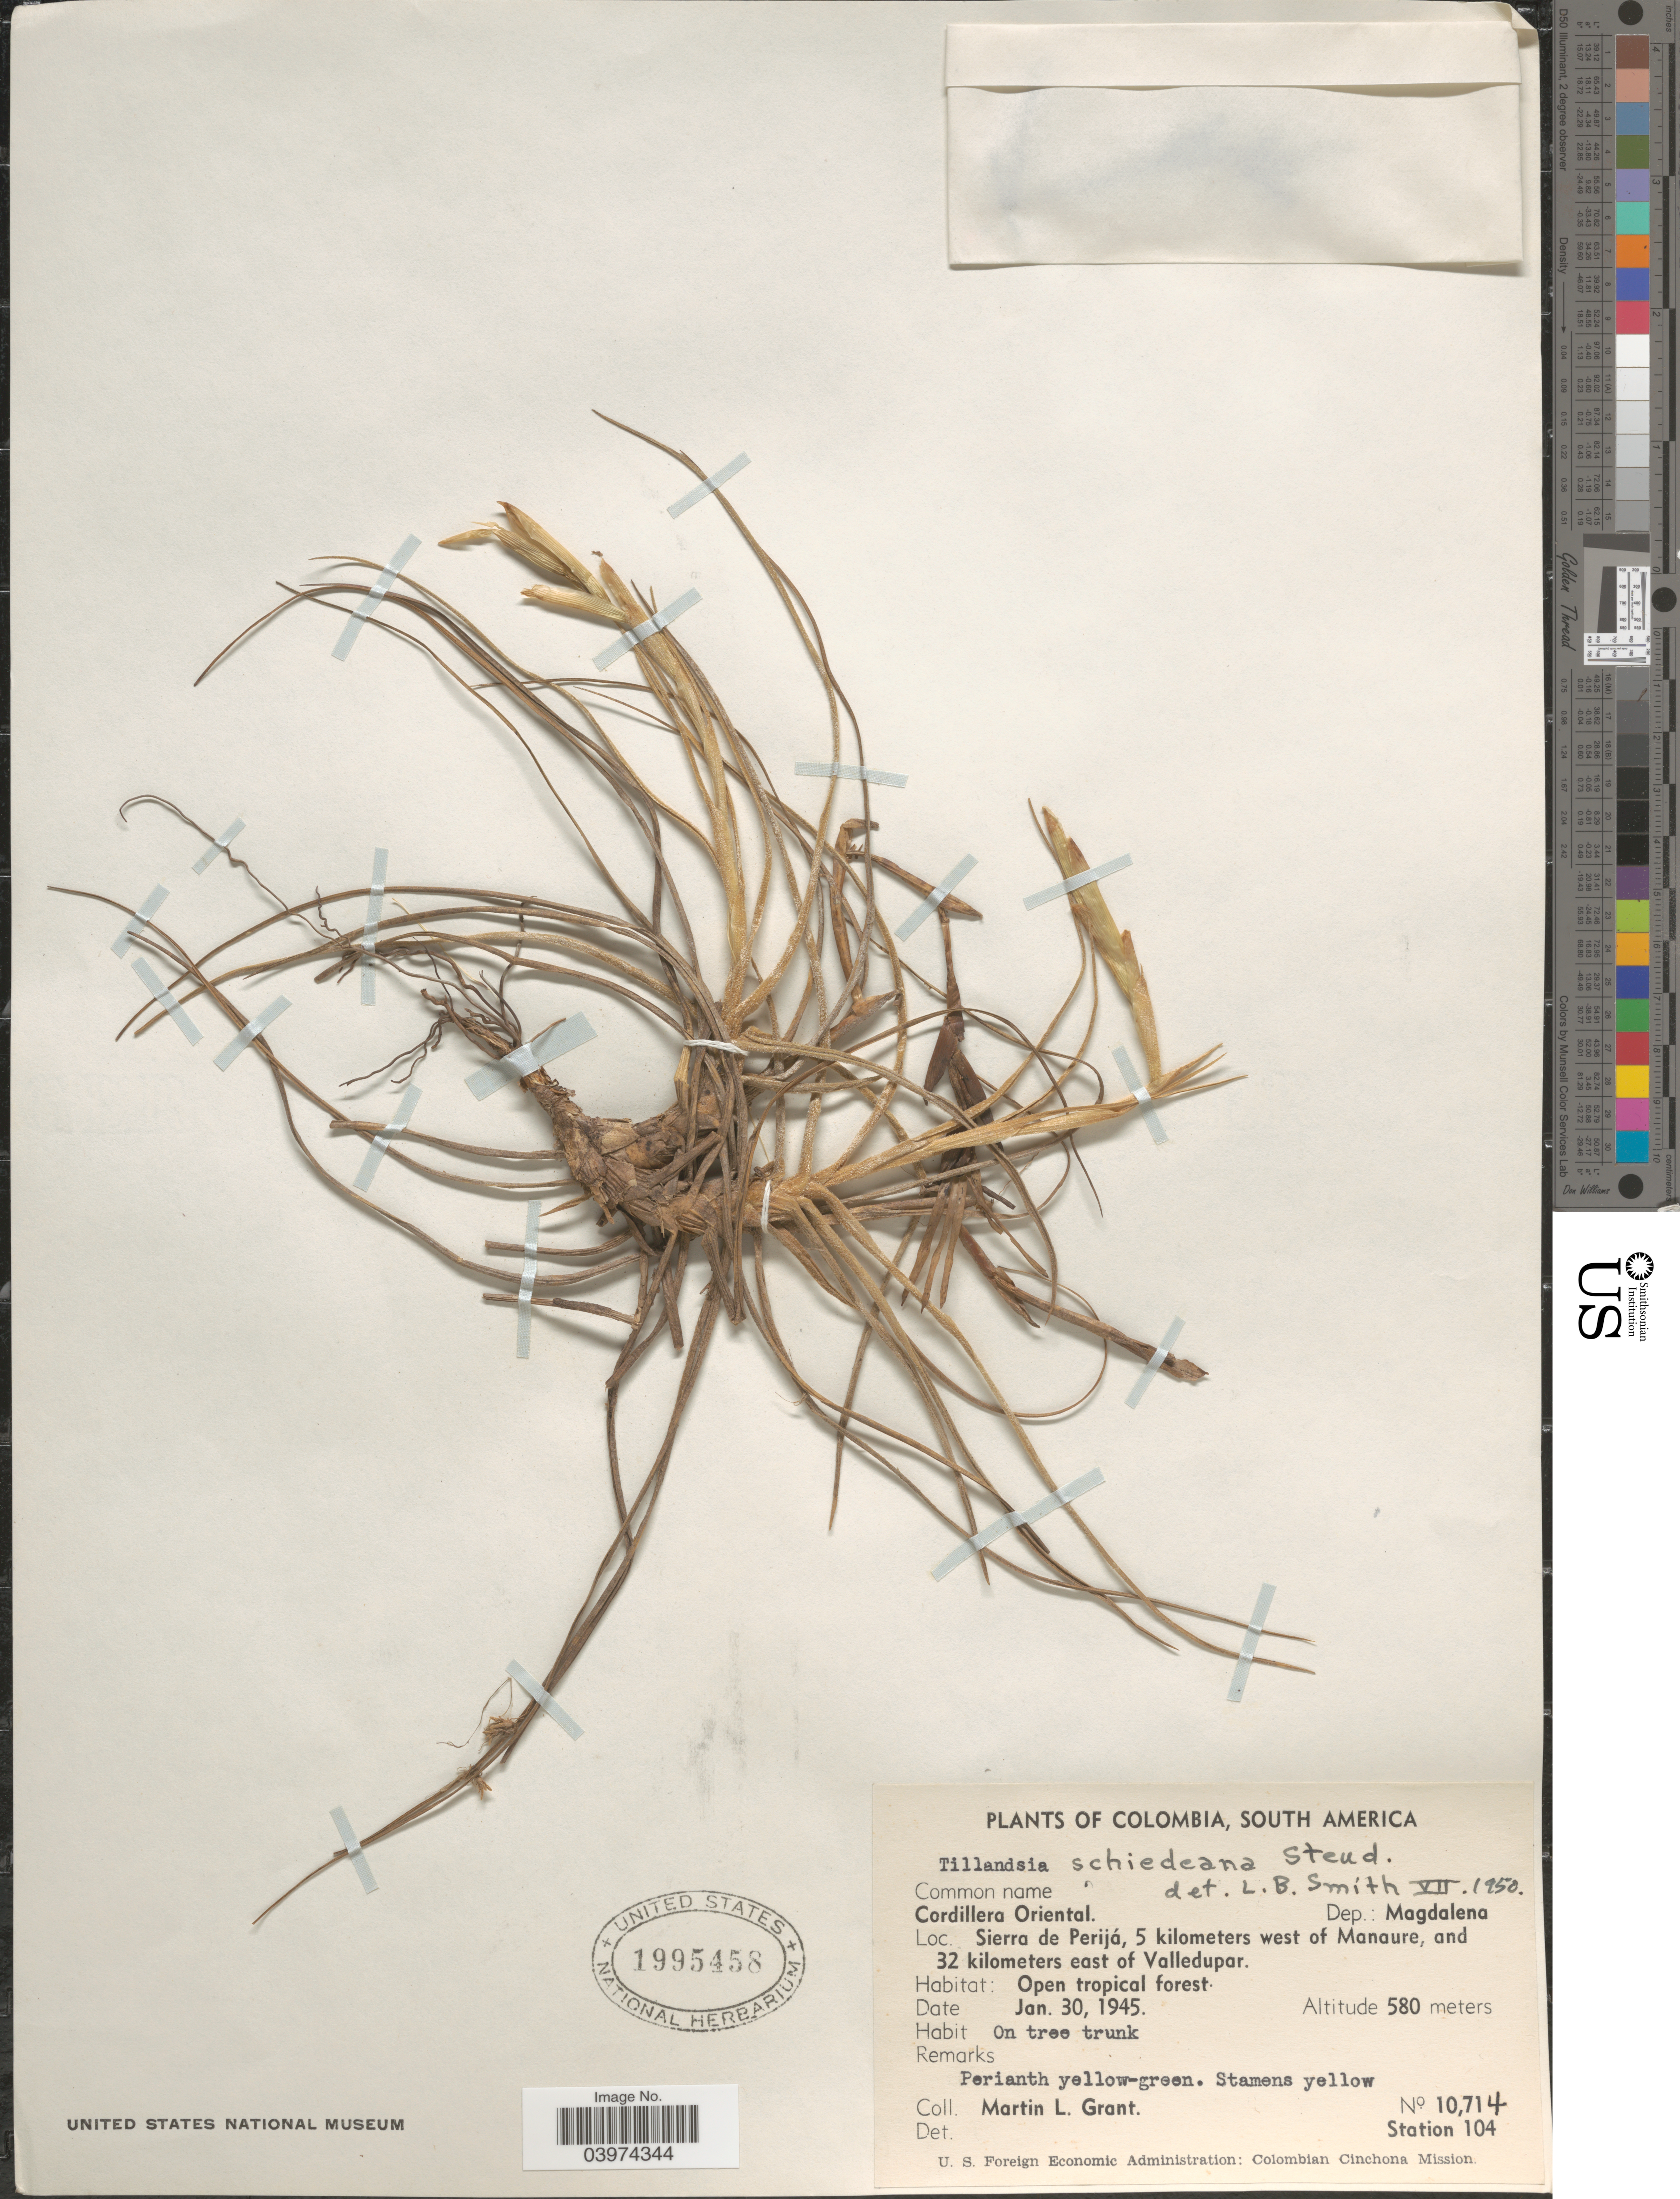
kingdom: Plantae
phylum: Tracheophyta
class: Liliopsida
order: Poales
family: Bromeliaceae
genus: Tillandsia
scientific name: Tillandsia schiedeana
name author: Steud.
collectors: M. L. Grant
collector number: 10714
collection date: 1945-01-30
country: Colombia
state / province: Magdalena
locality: Cordillera Oriental. Dep.: Magdalena. Sierra de Perijá, 5 kilometers west of Manaure, and 32 kilometers east of Valledupar. Station 104. U.S. Foreign Economic Administration: Colombian Cinchona Mission.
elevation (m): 580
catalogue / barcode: US 1995458